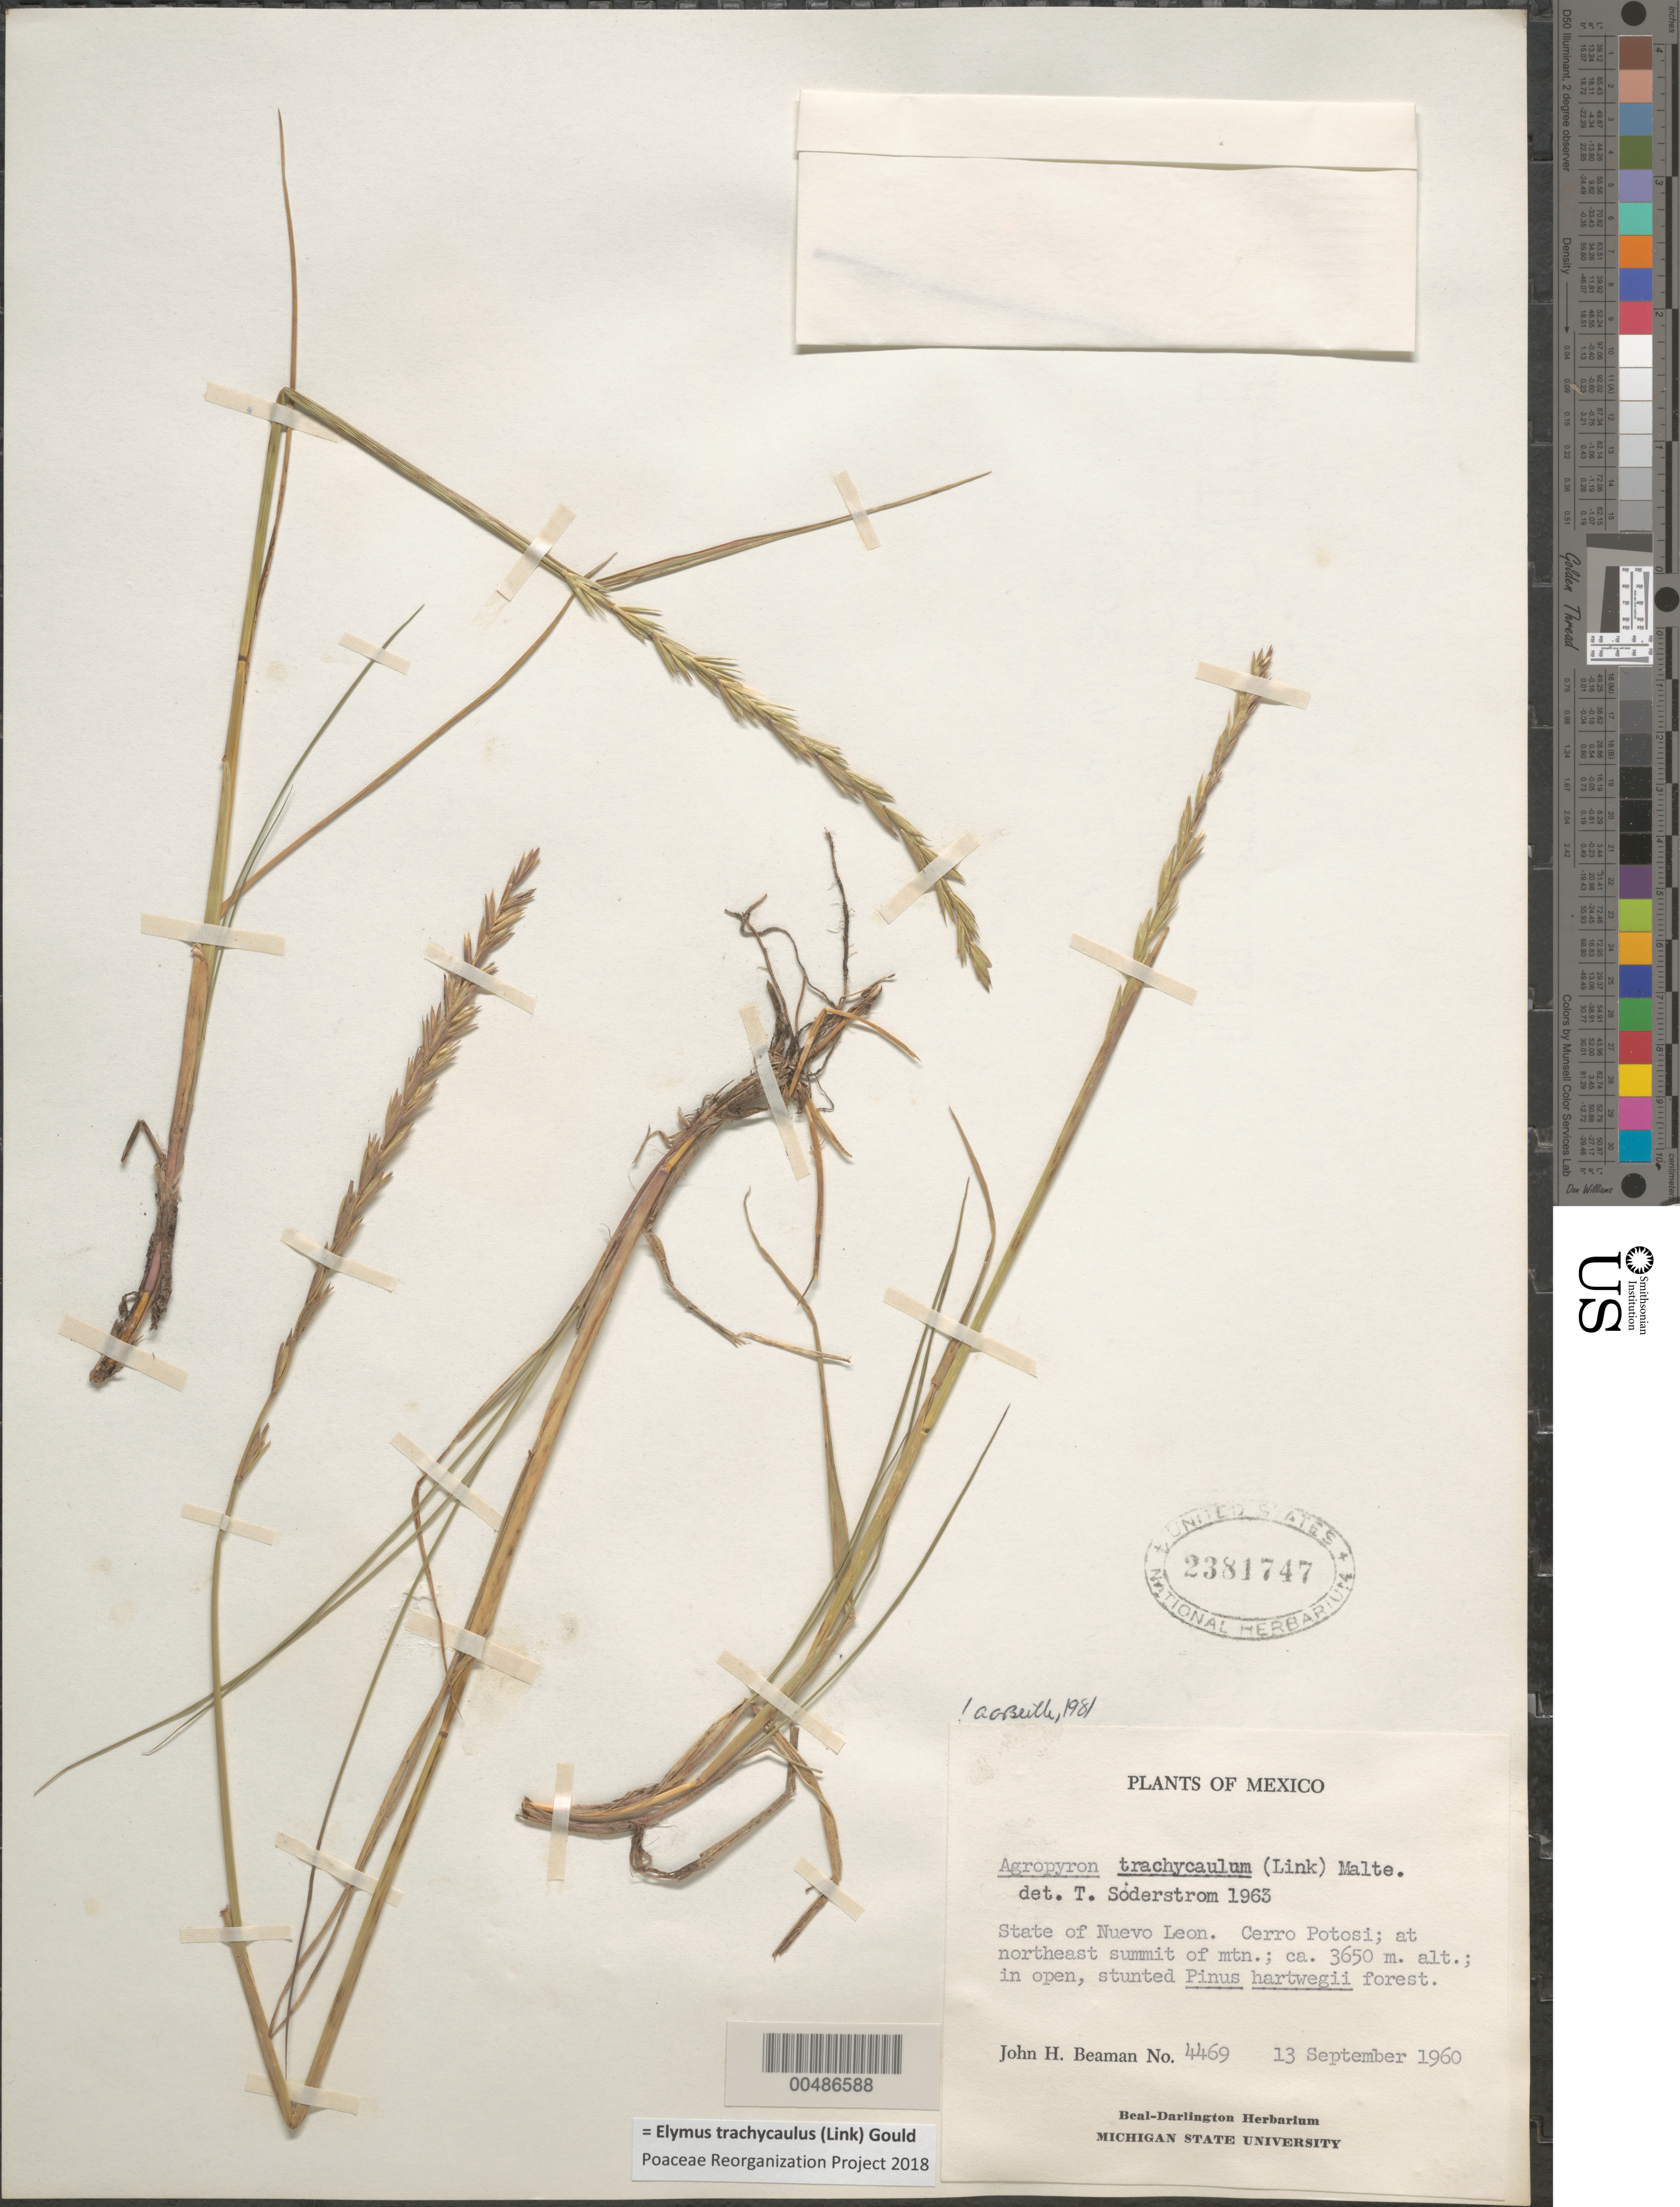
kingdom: Plantae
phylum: Tracheophyta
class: Liliopsida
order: Poales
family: Poaceae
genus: Elymus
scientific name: Elymus trachycaulus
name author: (Link) Gould ex Shinners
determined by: Poaceae Reorganization Project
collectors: J. H. Beaman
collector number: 4469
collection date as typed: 13 Sep 1960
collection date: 1960-09-13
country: Mexico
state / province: Nuevo León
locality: Cerro Potosi; at NE summit of mtn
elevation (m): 3650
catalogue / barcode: US 2381747